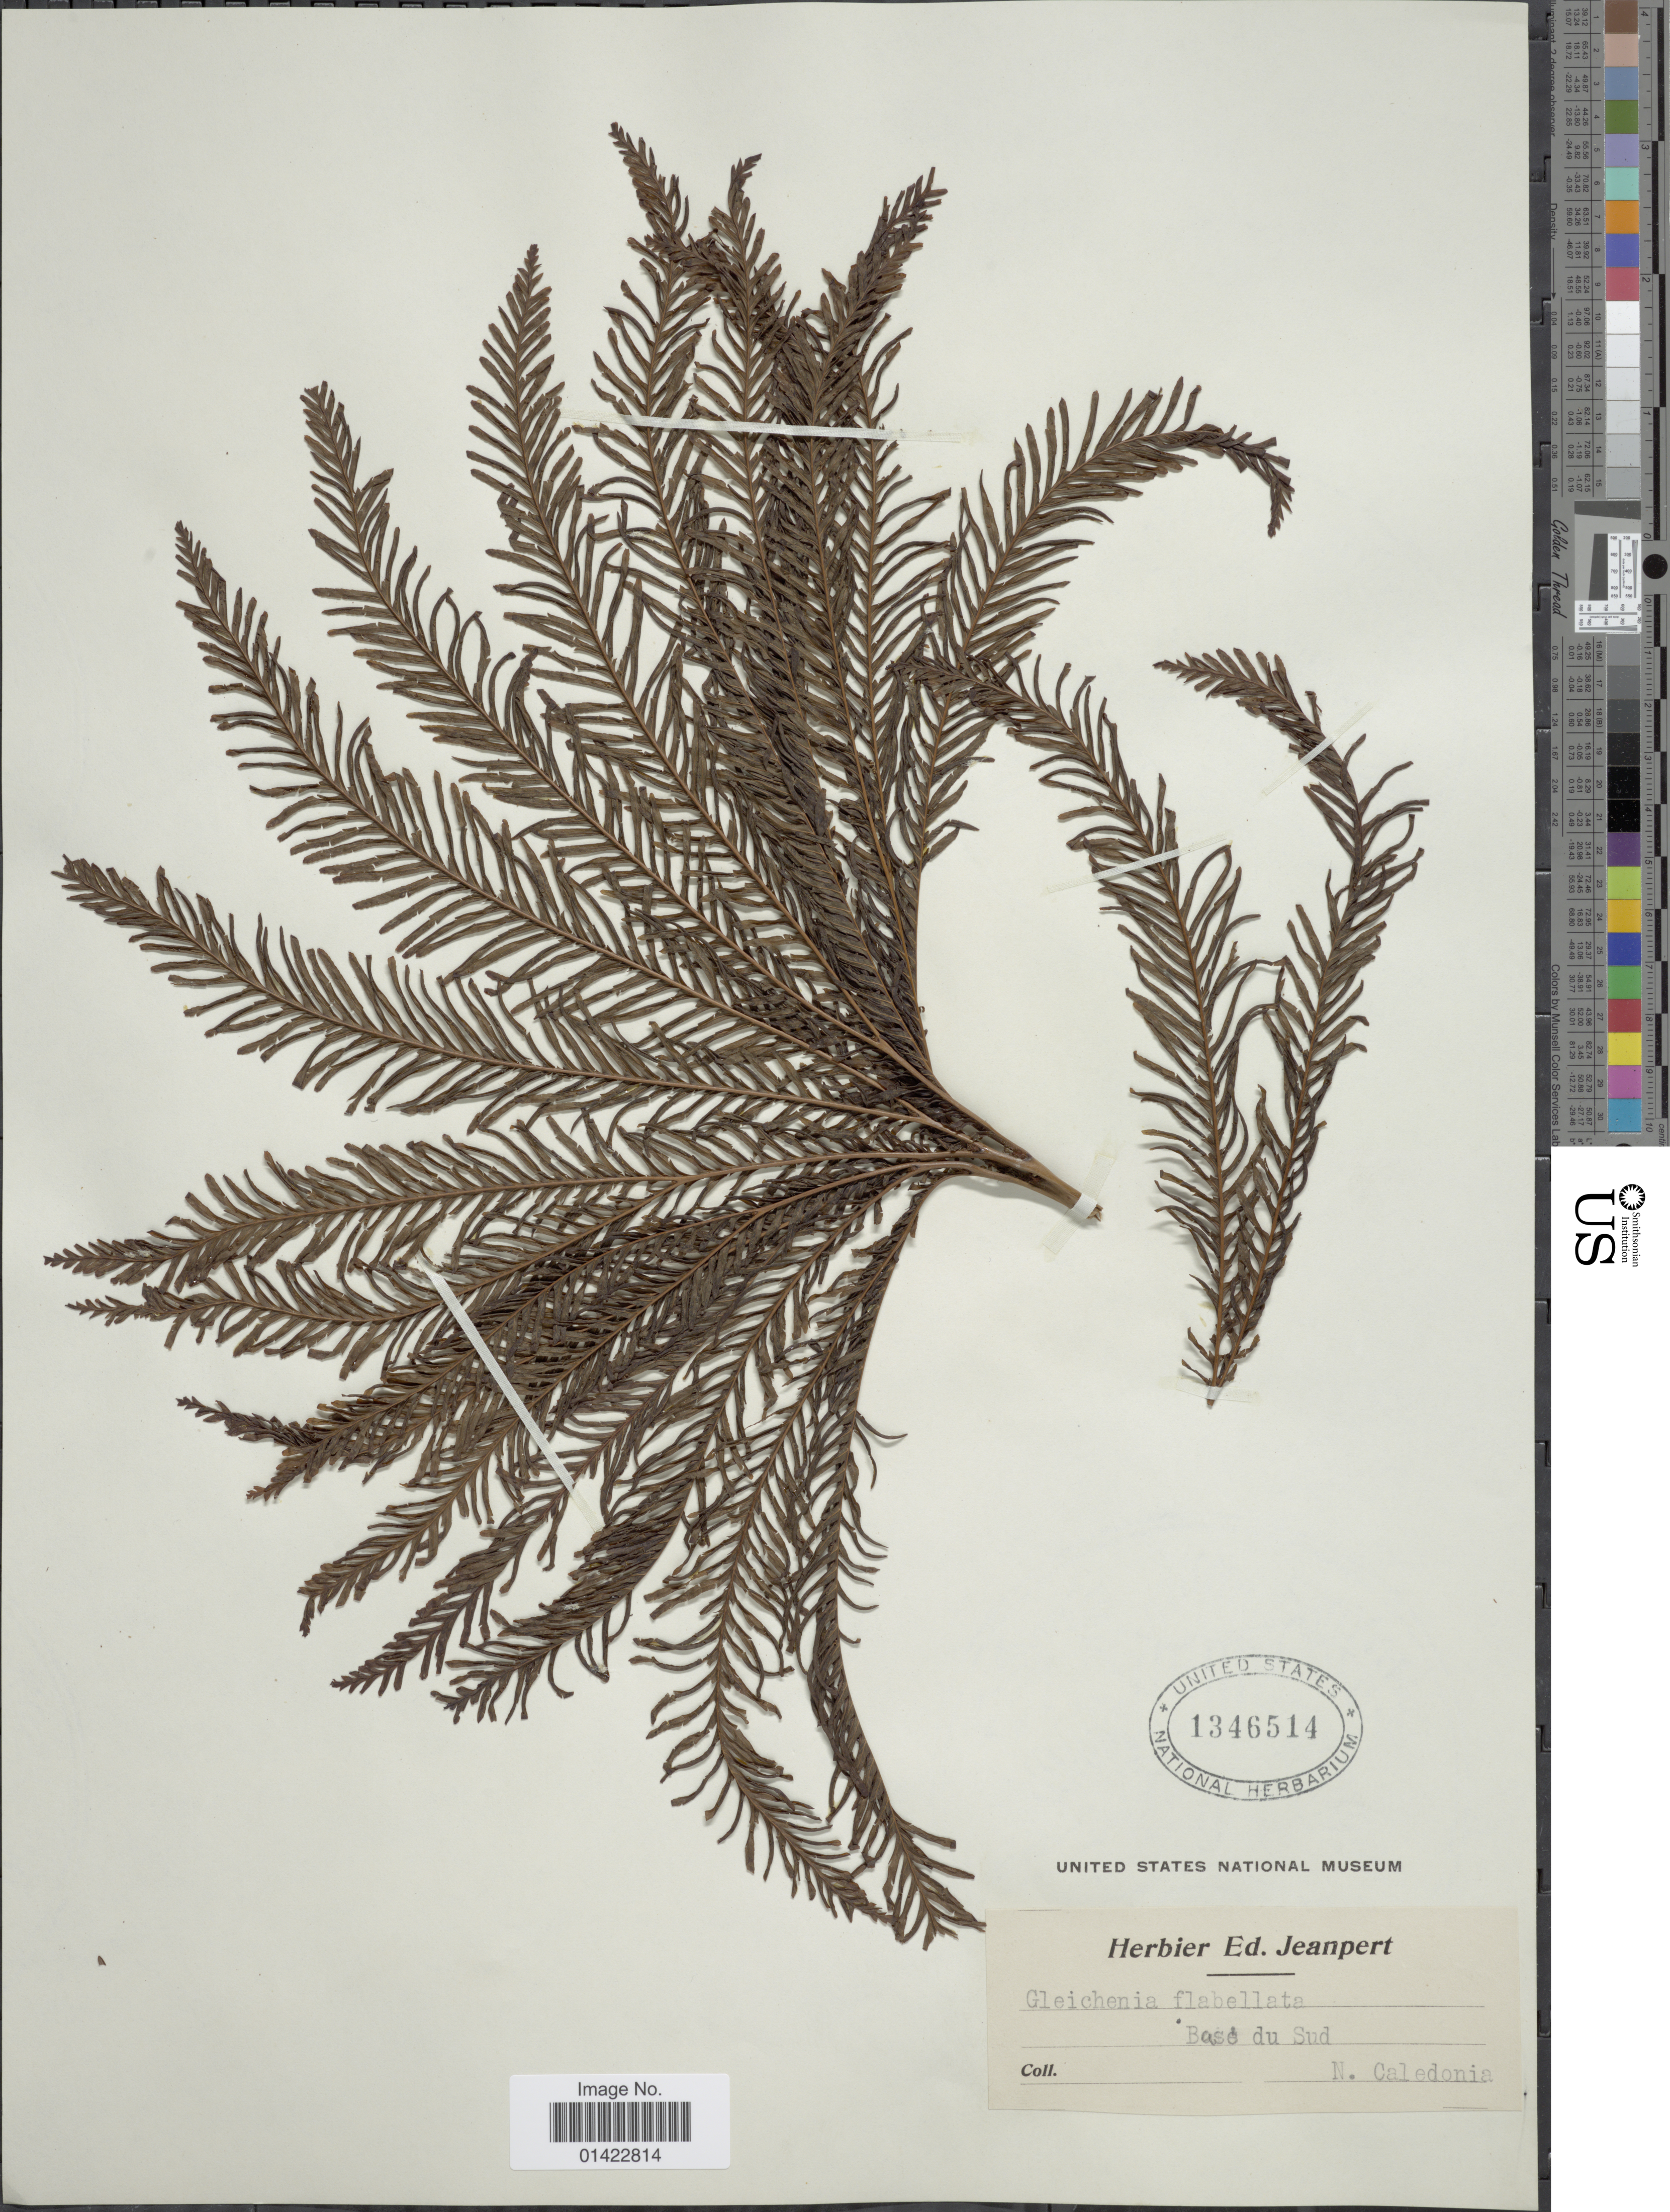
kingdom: Plantae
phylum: Tracheophyta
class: Polypodiopsida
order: Gleicheniales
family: Gleicheniaceae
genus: Sticherus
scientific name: Sticherus flabellatus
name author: (R. Br.) H. St. John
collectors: ex herb. Ed. Jeanpert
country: New Caledonia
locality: Base du Sud.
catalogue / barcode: US 1346514